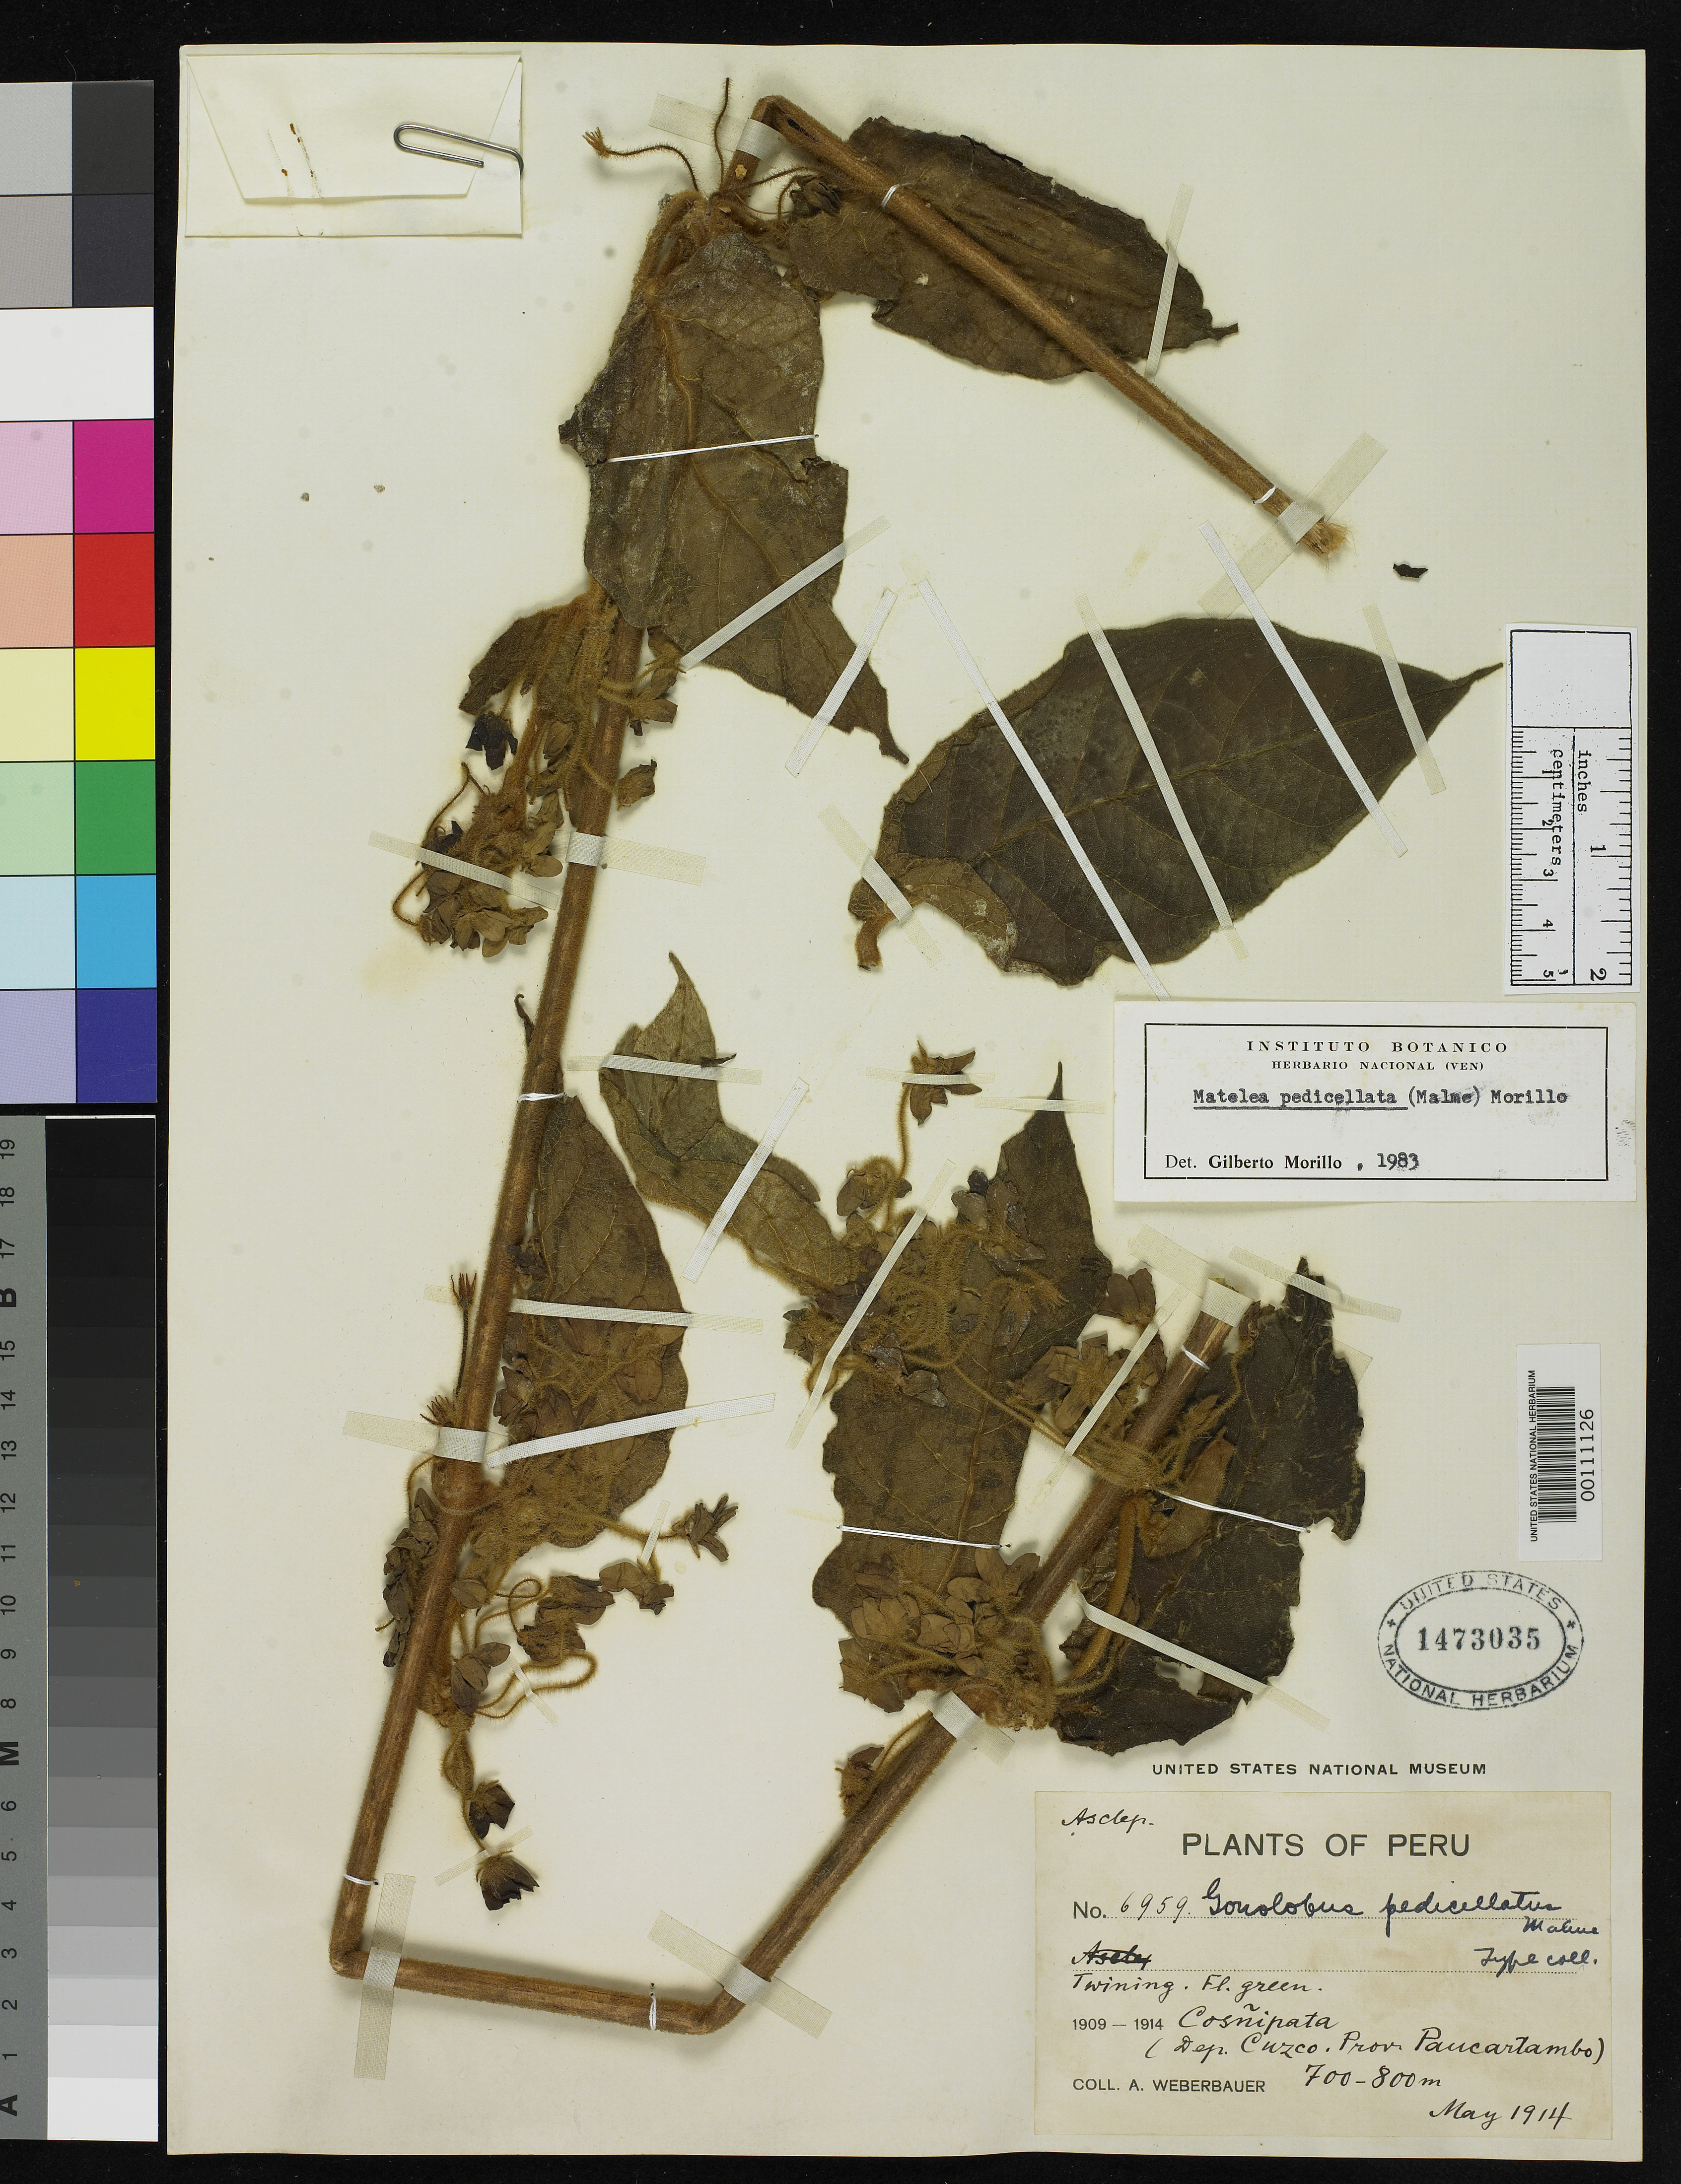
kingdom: Plantae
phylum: Tracheophyta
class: Magnoliopsida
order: Gentianales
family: Apocynaceae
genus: Gonolobus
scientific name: Gonolobus pedicellatus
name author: Malme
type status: Isotype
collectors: A. Weberbauer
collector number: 6959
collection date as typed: May 1914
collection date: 1914-05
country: Peru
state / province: Cusco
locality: Paucartambo, Cosñipata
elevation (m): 700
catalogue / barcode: US 1473035